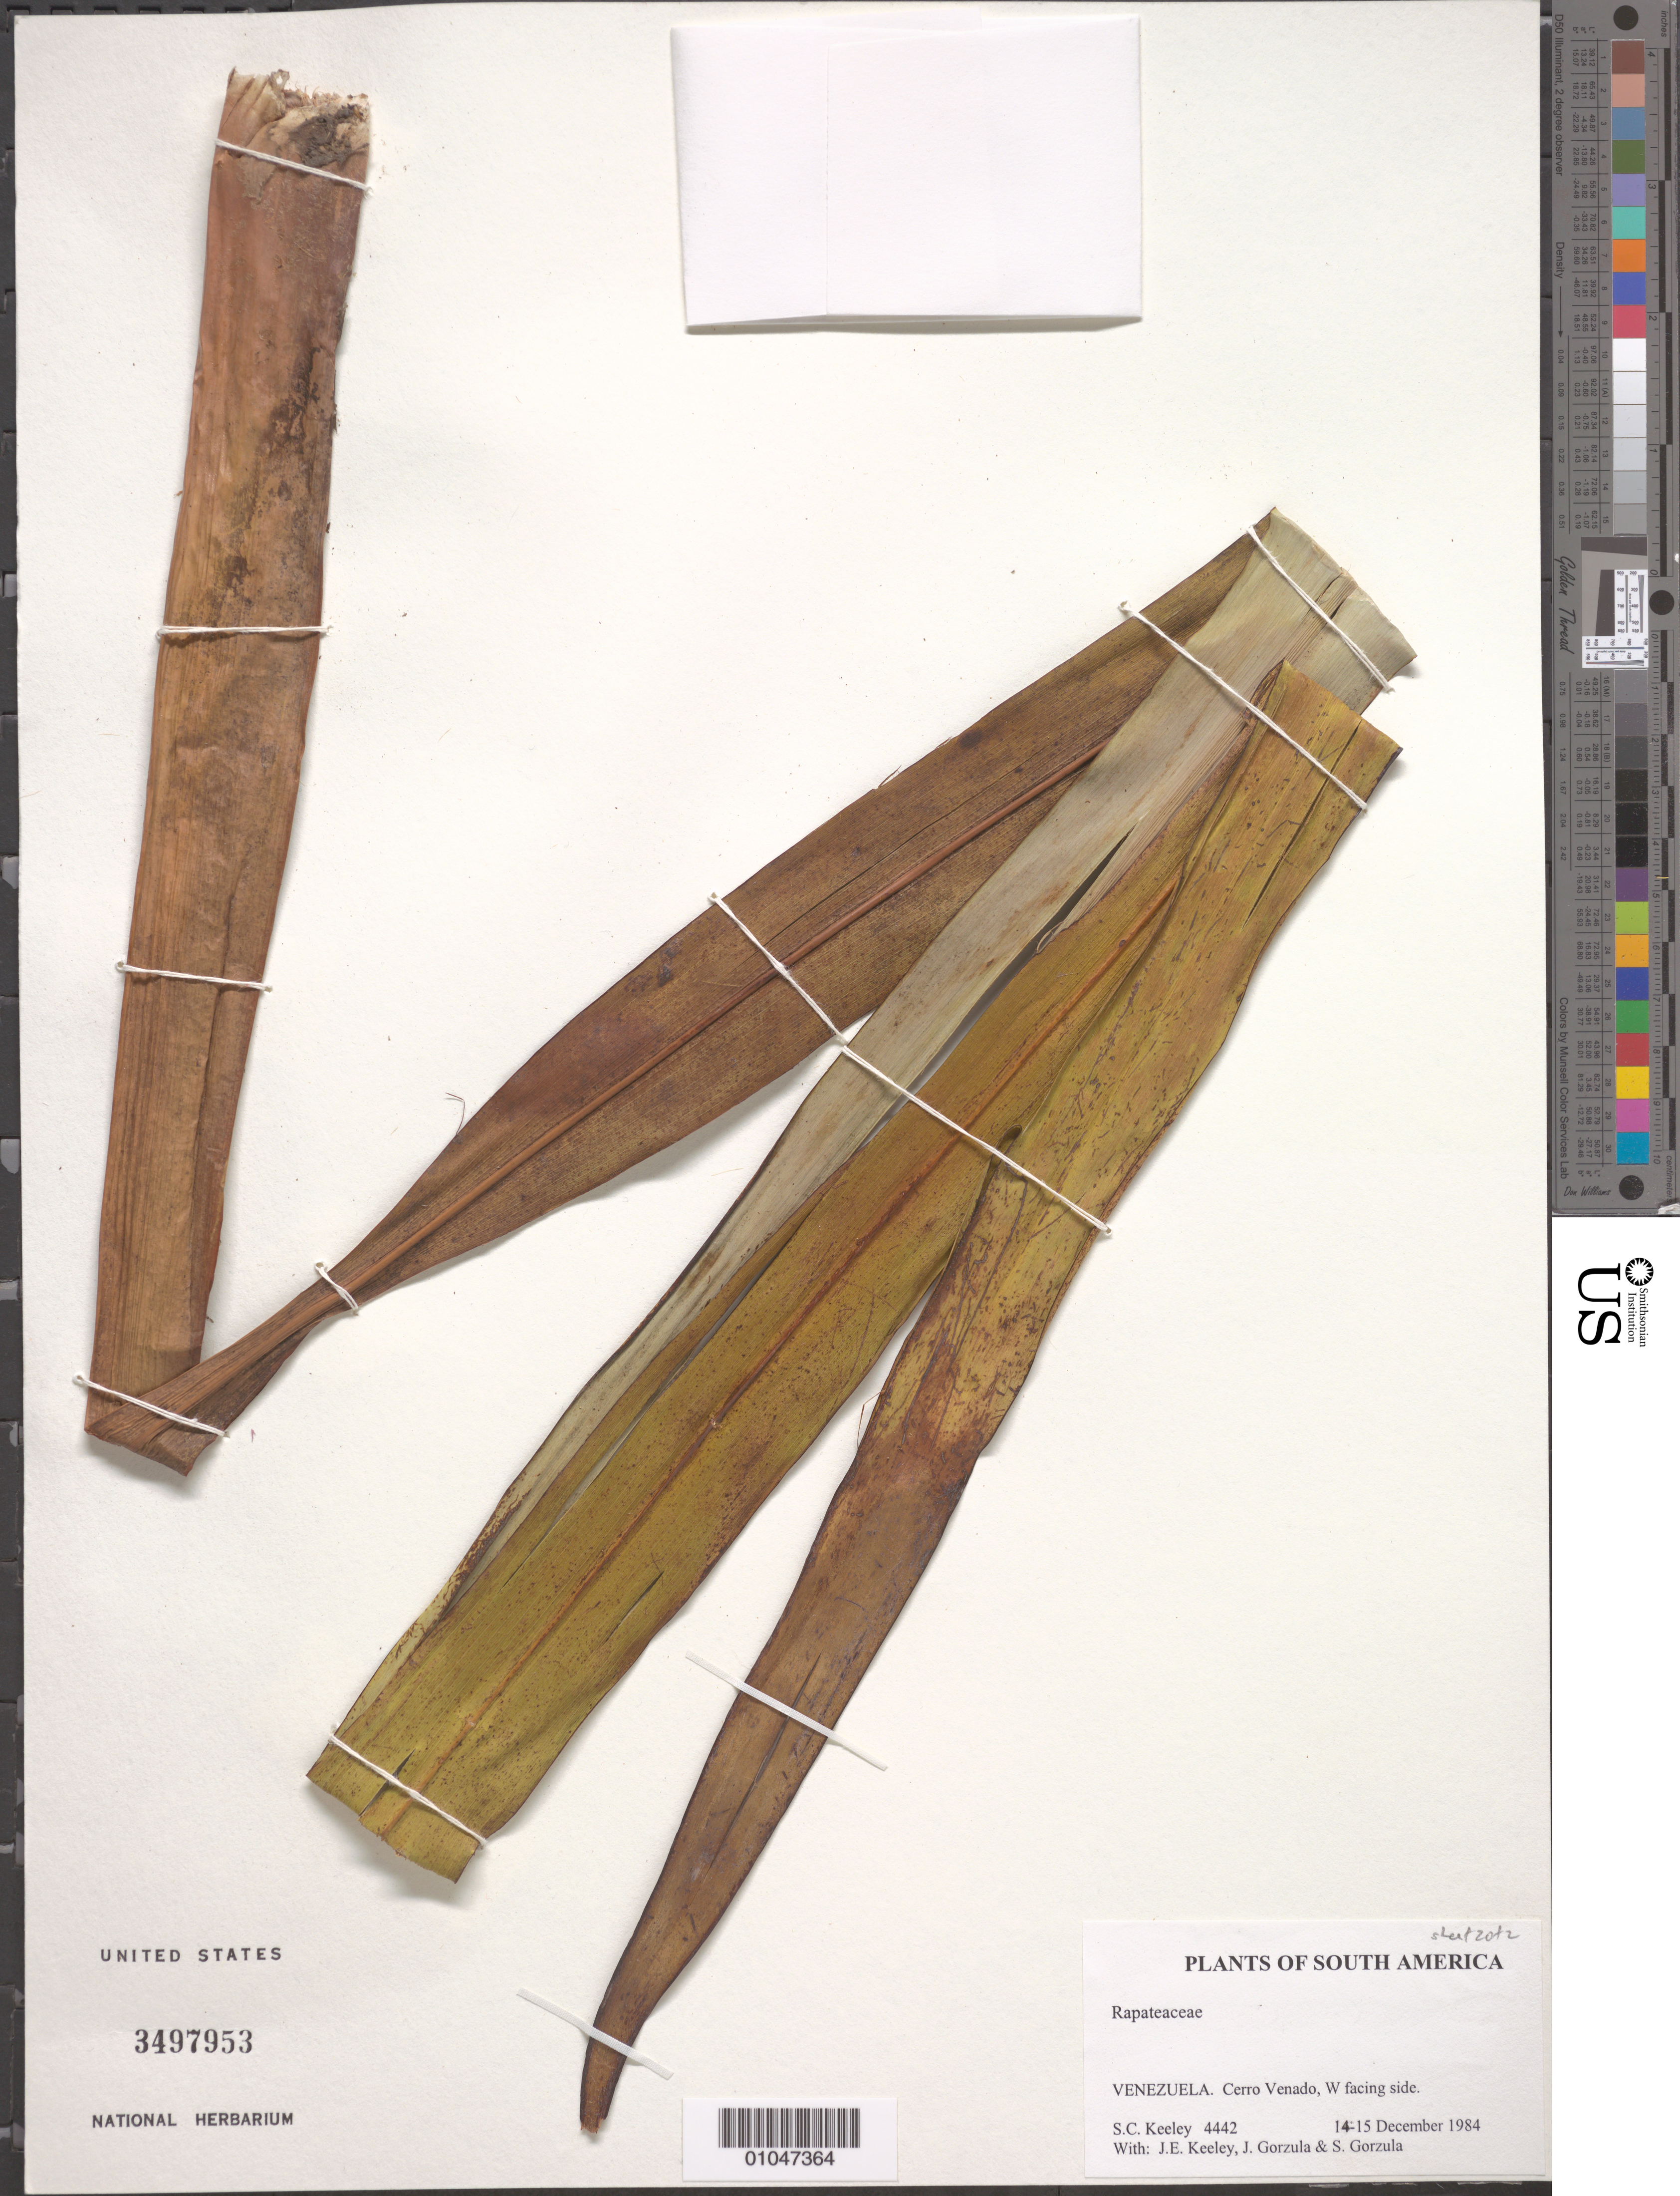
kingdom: Plantae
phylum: Tracheophyta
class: Liliopsida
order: Poales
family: Rapateaceae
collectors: S. C. Keeley, J. E. Keeley, J. Gorzula & S. Gorzula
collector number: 4442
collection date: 1984-12-14/1984-12-15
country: Venezuela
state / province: Bolívar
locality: W facing side, Cerro Venado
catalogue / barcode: US 3497953